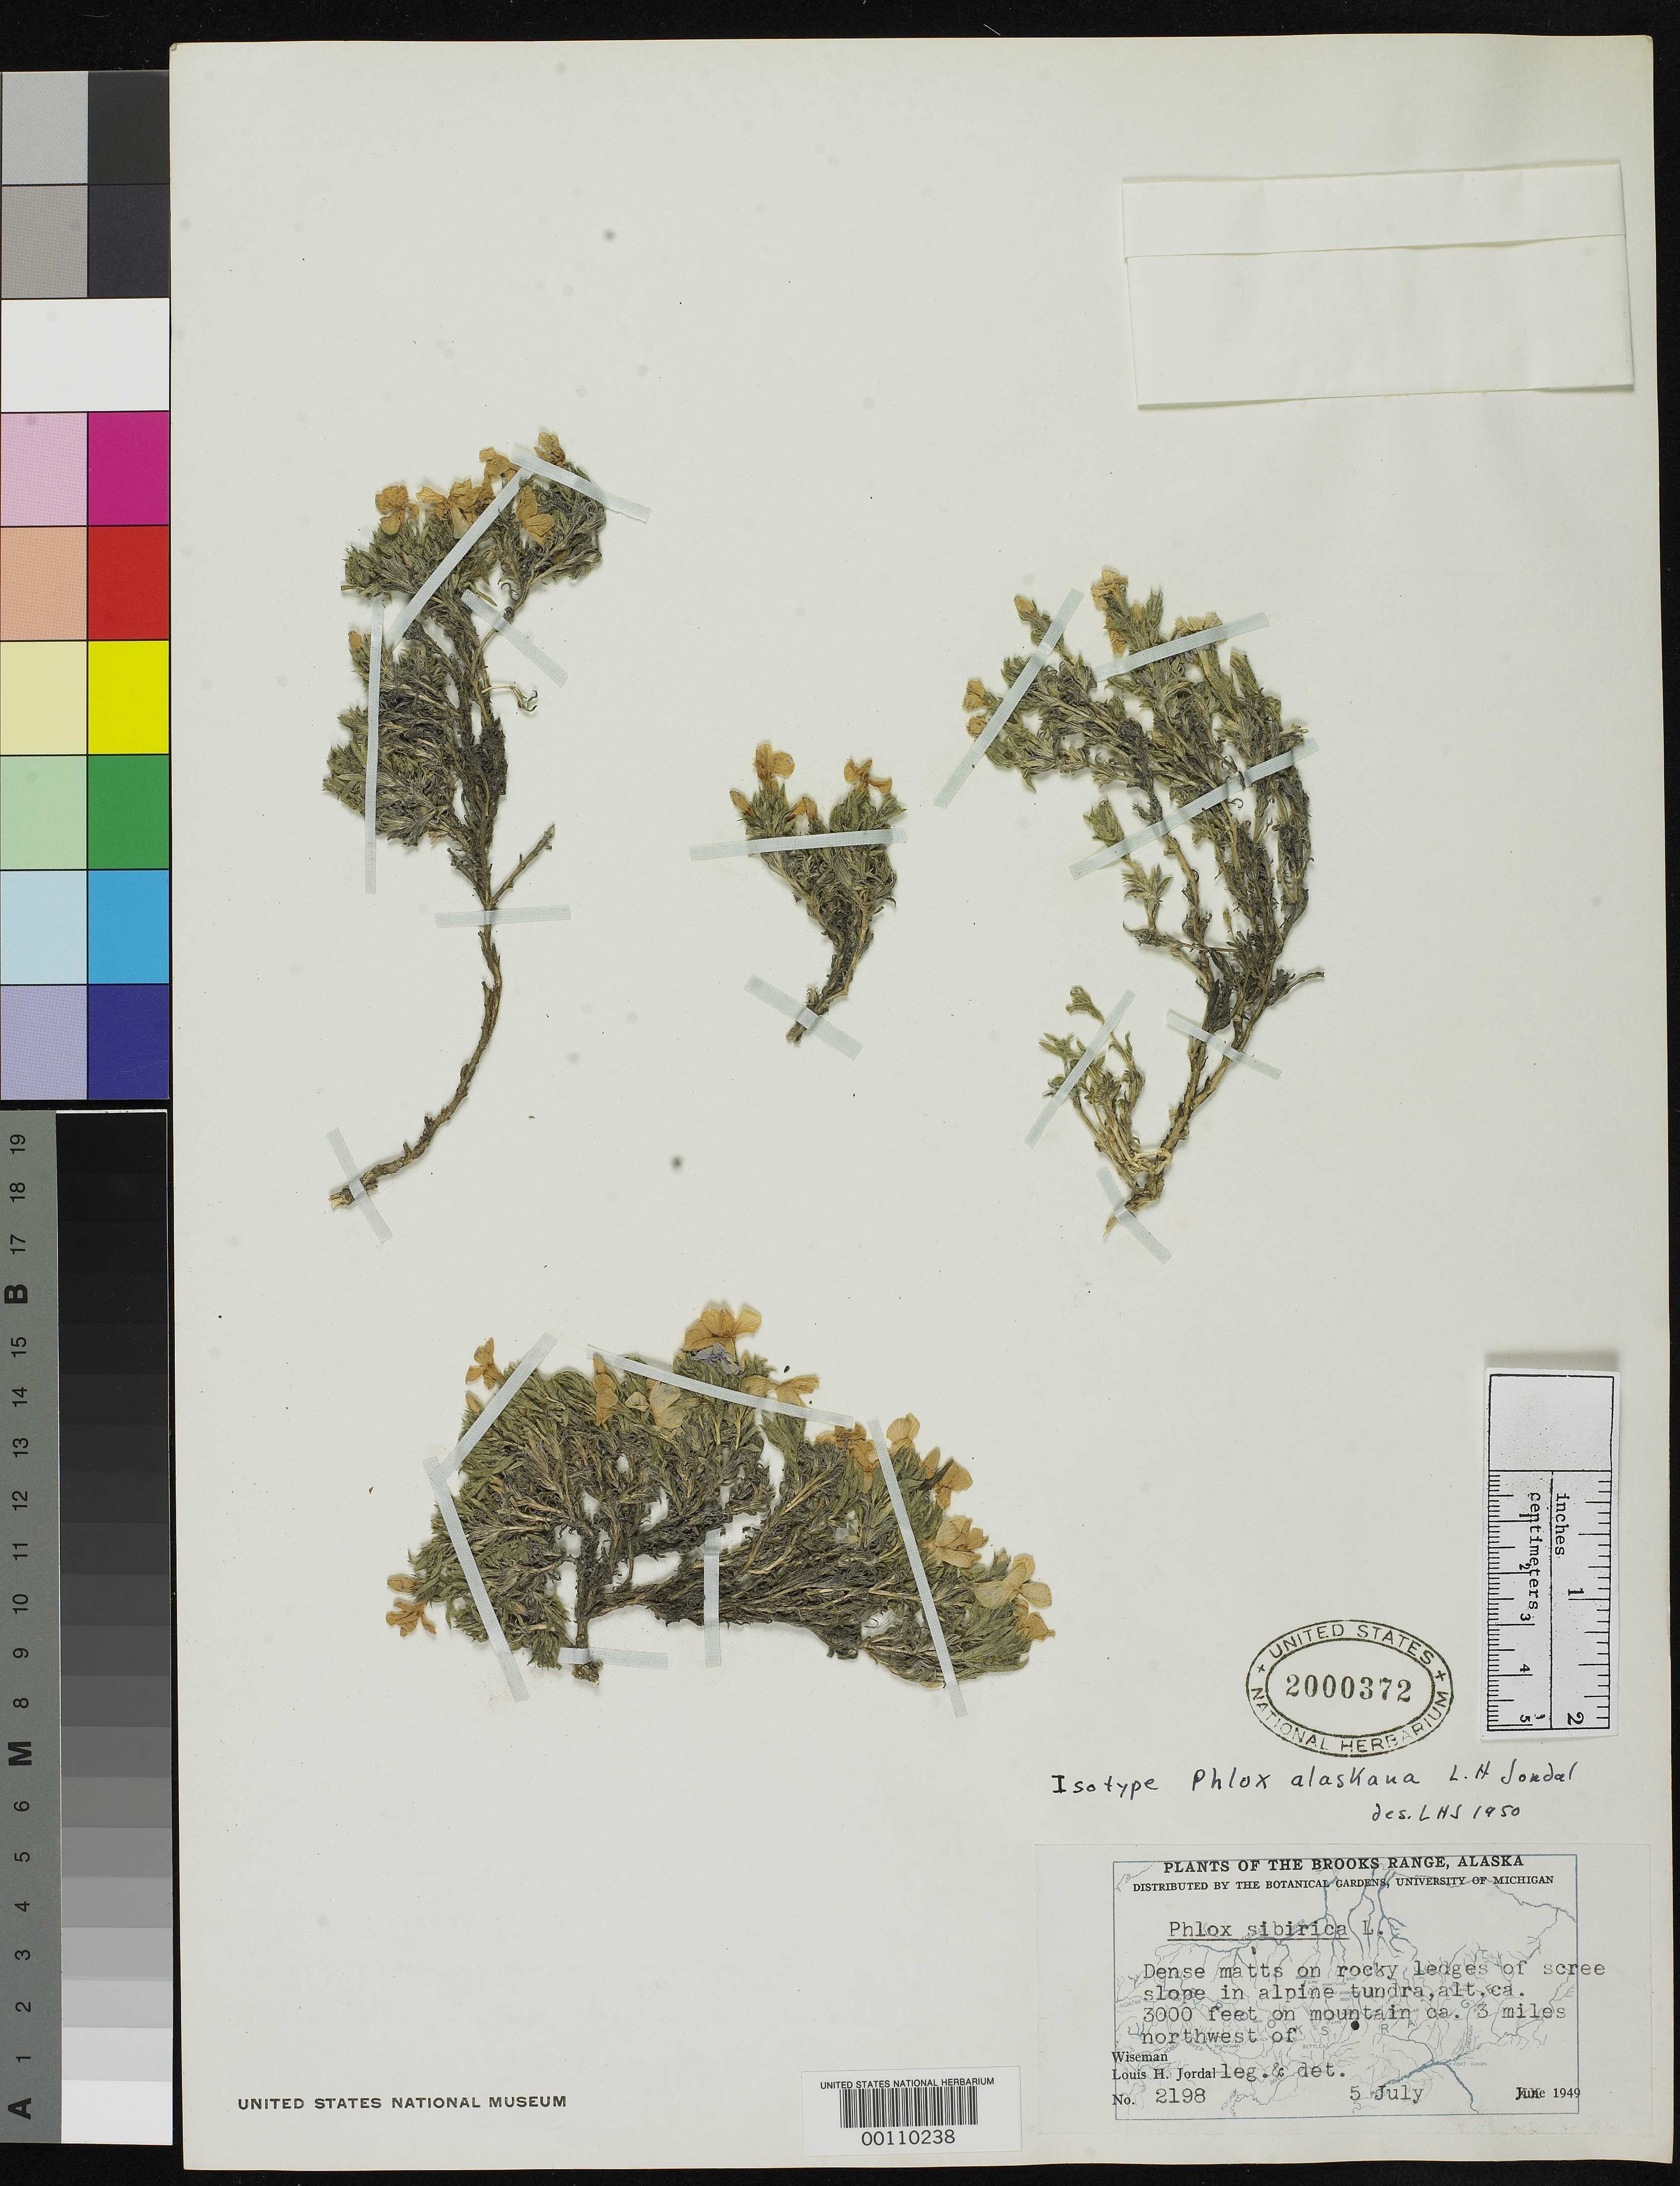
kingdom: Plantae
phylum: Tracheophyta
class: Magnoliopsida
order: Ericales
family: Polemoniaceae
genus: Phlox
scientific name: Phlox alaskensis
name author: Jordal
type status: Isotype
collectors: L. Jordal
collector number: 2198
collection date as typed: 05 Jul 1949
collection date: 1949-07-05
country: United States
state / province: Alaska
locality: Brooks Range.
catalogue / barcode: US 2000372